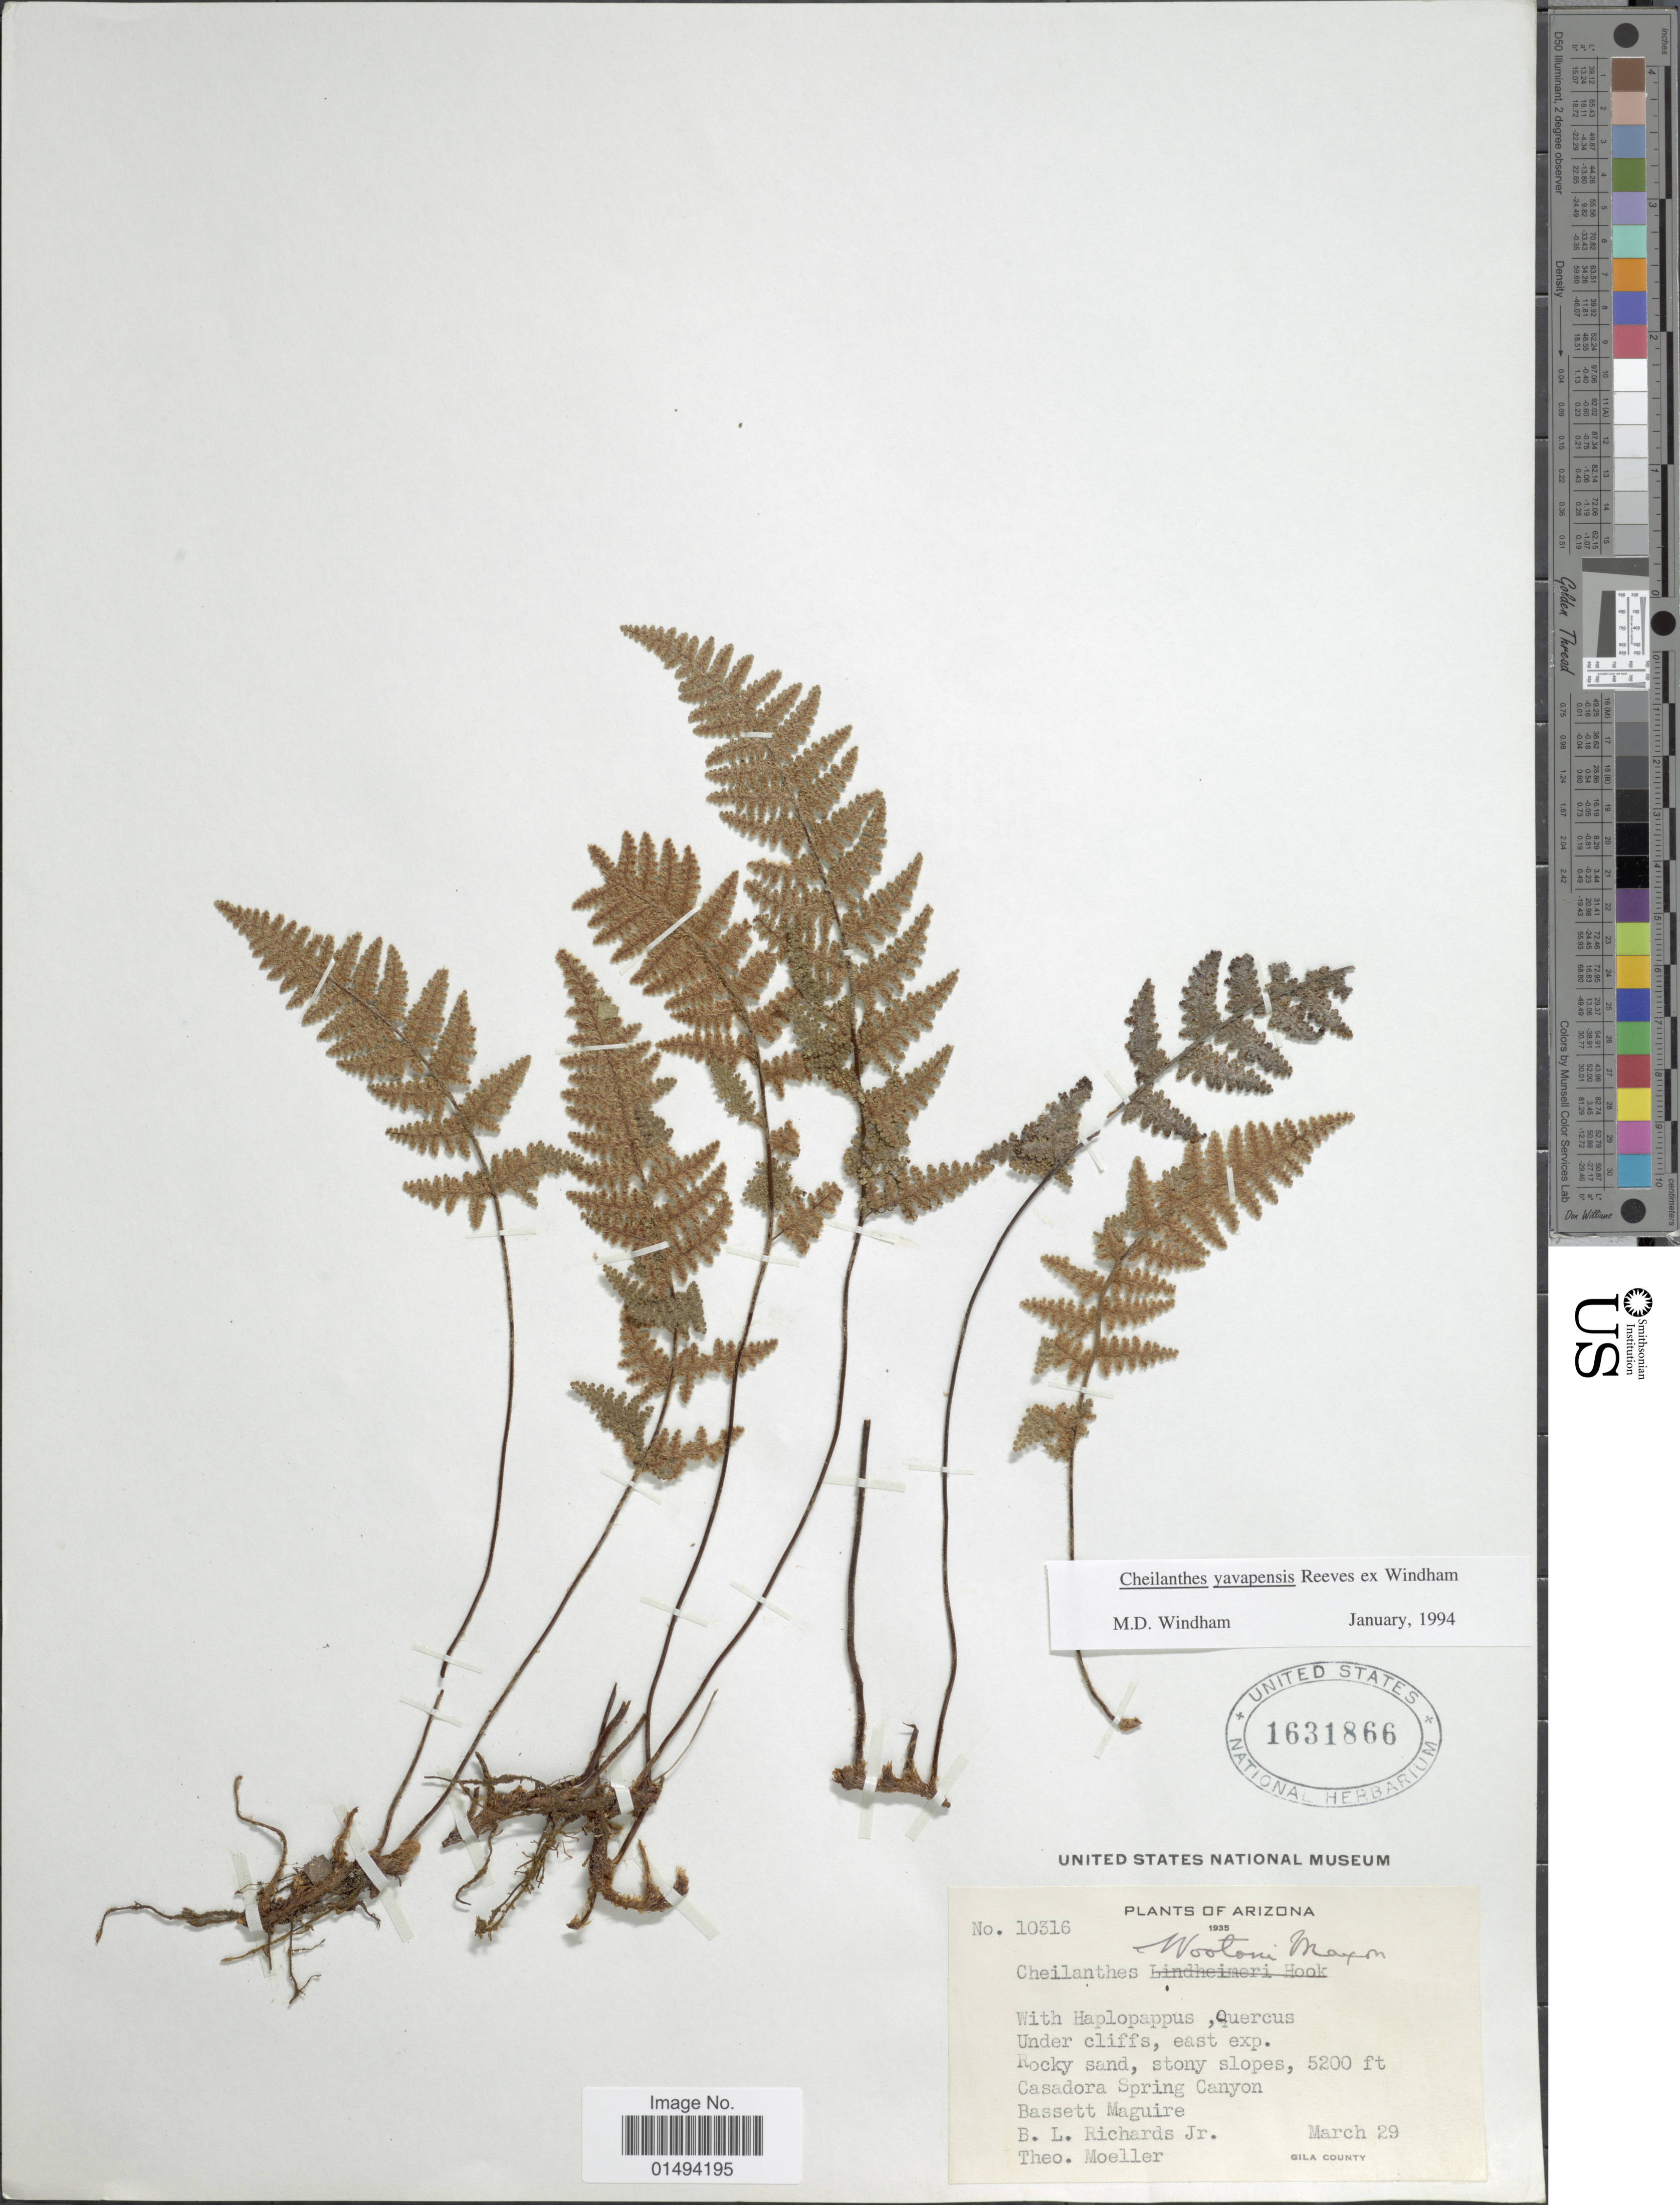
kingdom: Plantae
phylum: Tracheophyta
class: Polypodiopsida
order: Polypodiales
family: Pteridaceae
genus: Myriopteris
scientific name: Myriopteris yavapensis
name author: (T. Reeves ex Windham) Grusz & Windham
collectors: B. Maguire, B. Richards & T. Moeller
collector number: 10316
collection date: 1935-03-29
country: United States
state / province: Arizona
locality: Arizona, With Haplopappus, quercus, under cliffs, east exp. rocky sand, stony slopes, Casadora Spring Canyon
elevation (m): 1585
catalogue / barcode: US 1631866